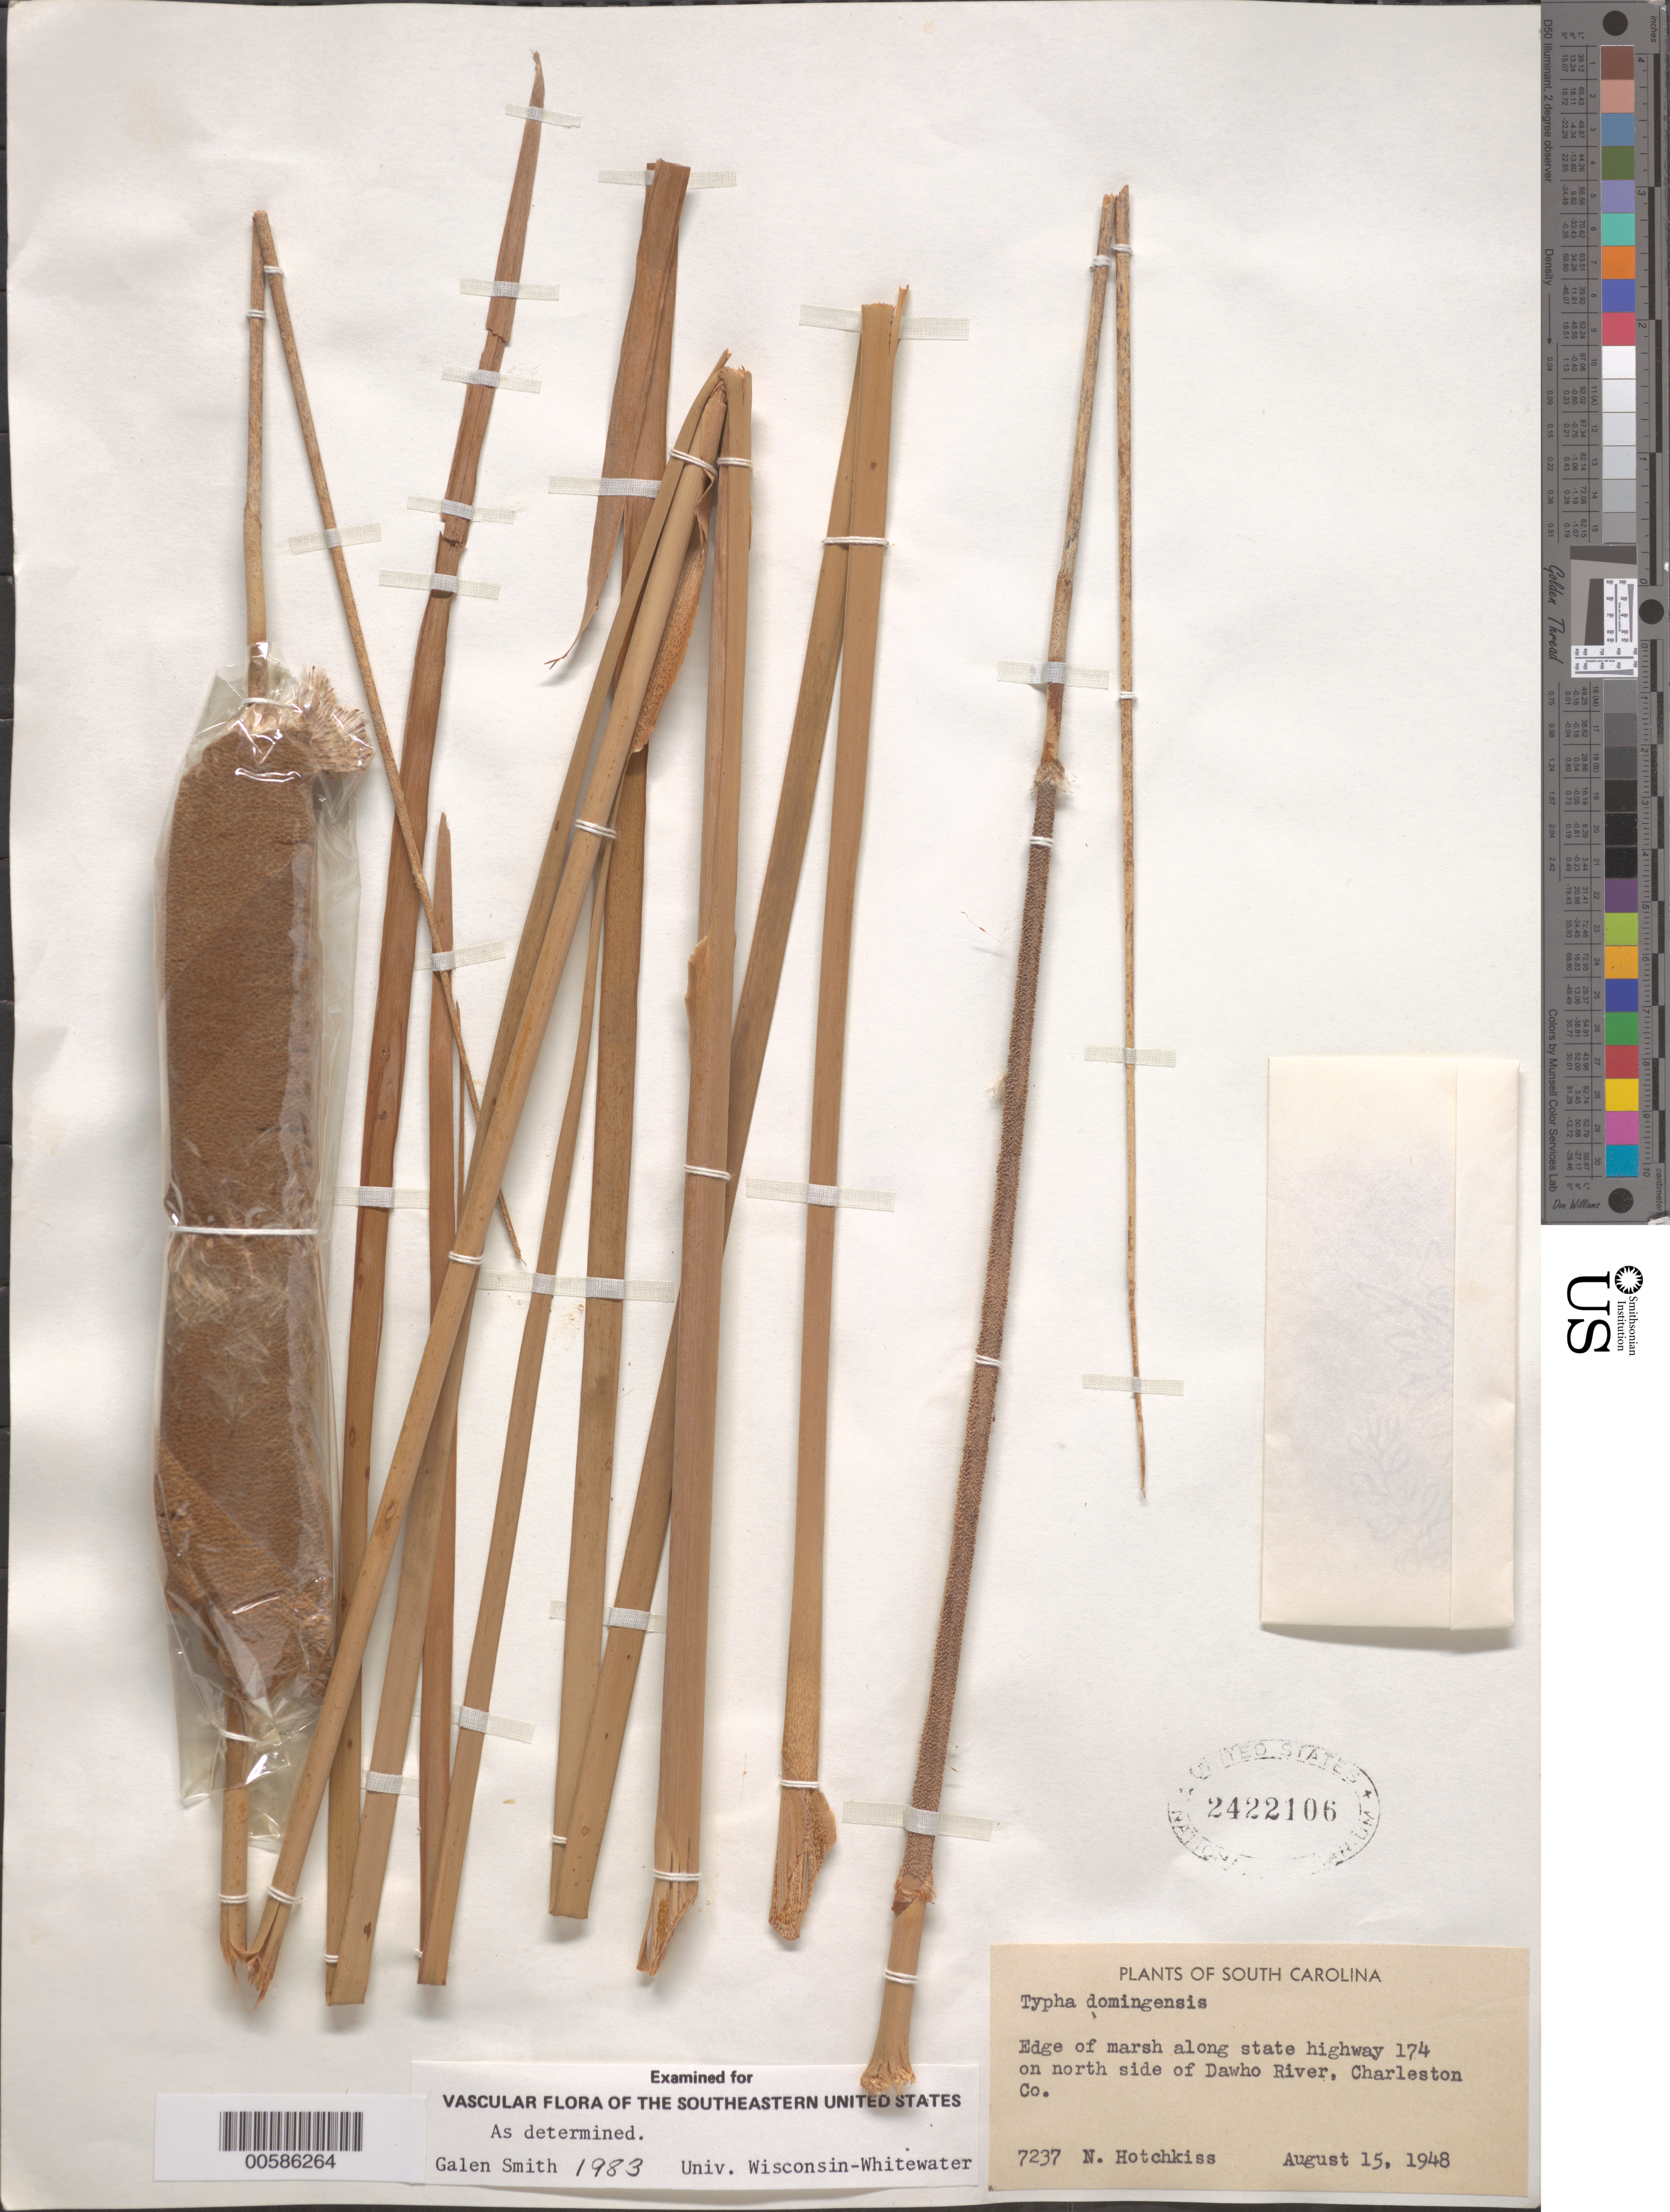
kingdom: Plantae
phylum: Tracheophyta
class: Liliopsida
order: Poales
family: Typhaceae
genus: Typha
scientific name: Typha domingensis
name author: Pers.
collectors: N. Hotchkiss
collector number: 7237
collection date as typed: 15 Aug 1948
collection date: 1948-08-15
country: United States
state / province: South Carolina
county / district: Charleston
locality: Dawho River, Hwy 174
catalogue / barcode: US 2422106